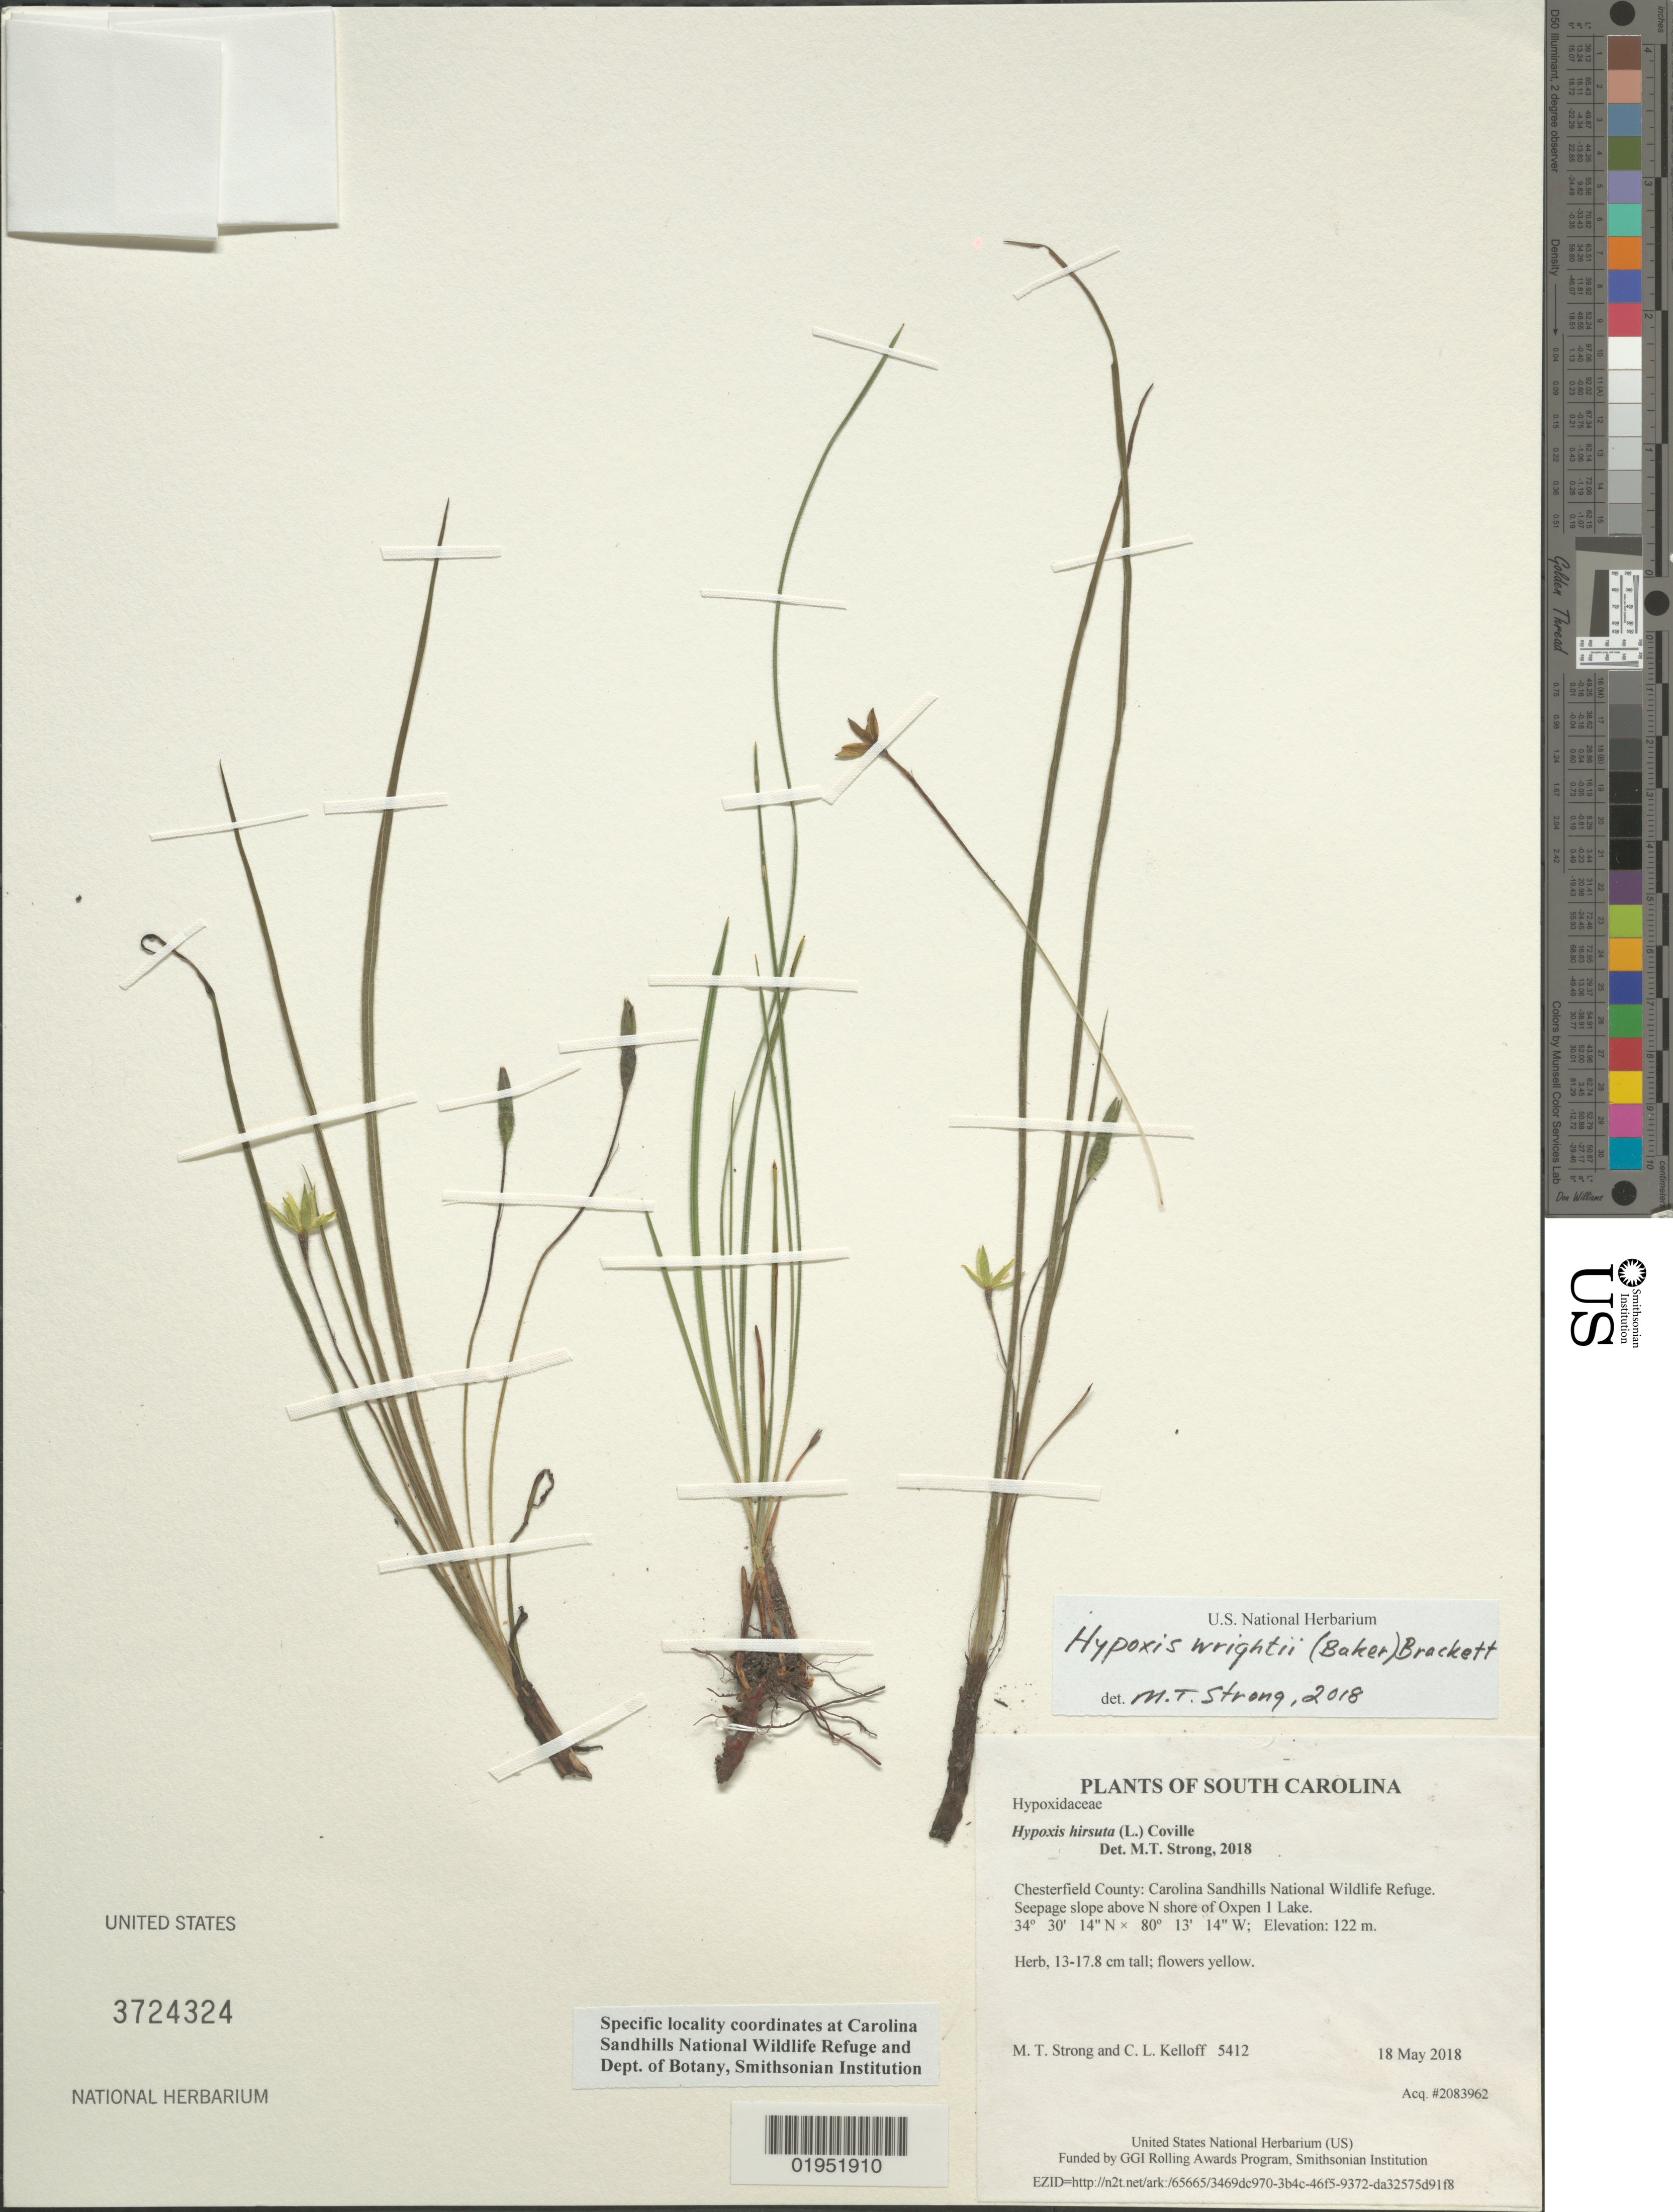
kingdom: Plantae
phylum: Tracheophyta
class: Liliopsida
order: Asparagales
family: Hypoxidaceae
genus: Hypoxis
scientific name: Hypoxis wrightii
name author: (Baker) Brackett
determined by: Strong, Mark T., (BOT), Smithsonian Institution - National Museum of Natural History (UNITED STATES)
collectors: M. T. Strong & C. L. Kelloff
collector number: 5412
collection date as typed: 18 May 2018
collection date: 2018-05-18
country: United States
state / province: South Carolina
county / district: Chesterfield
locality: Carolina Sandhills National Wildlife Refuge. Seepage slope above N shore of Oxpen 1 Lake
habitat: Seepage slope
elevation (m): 122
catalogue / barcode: US 3724324